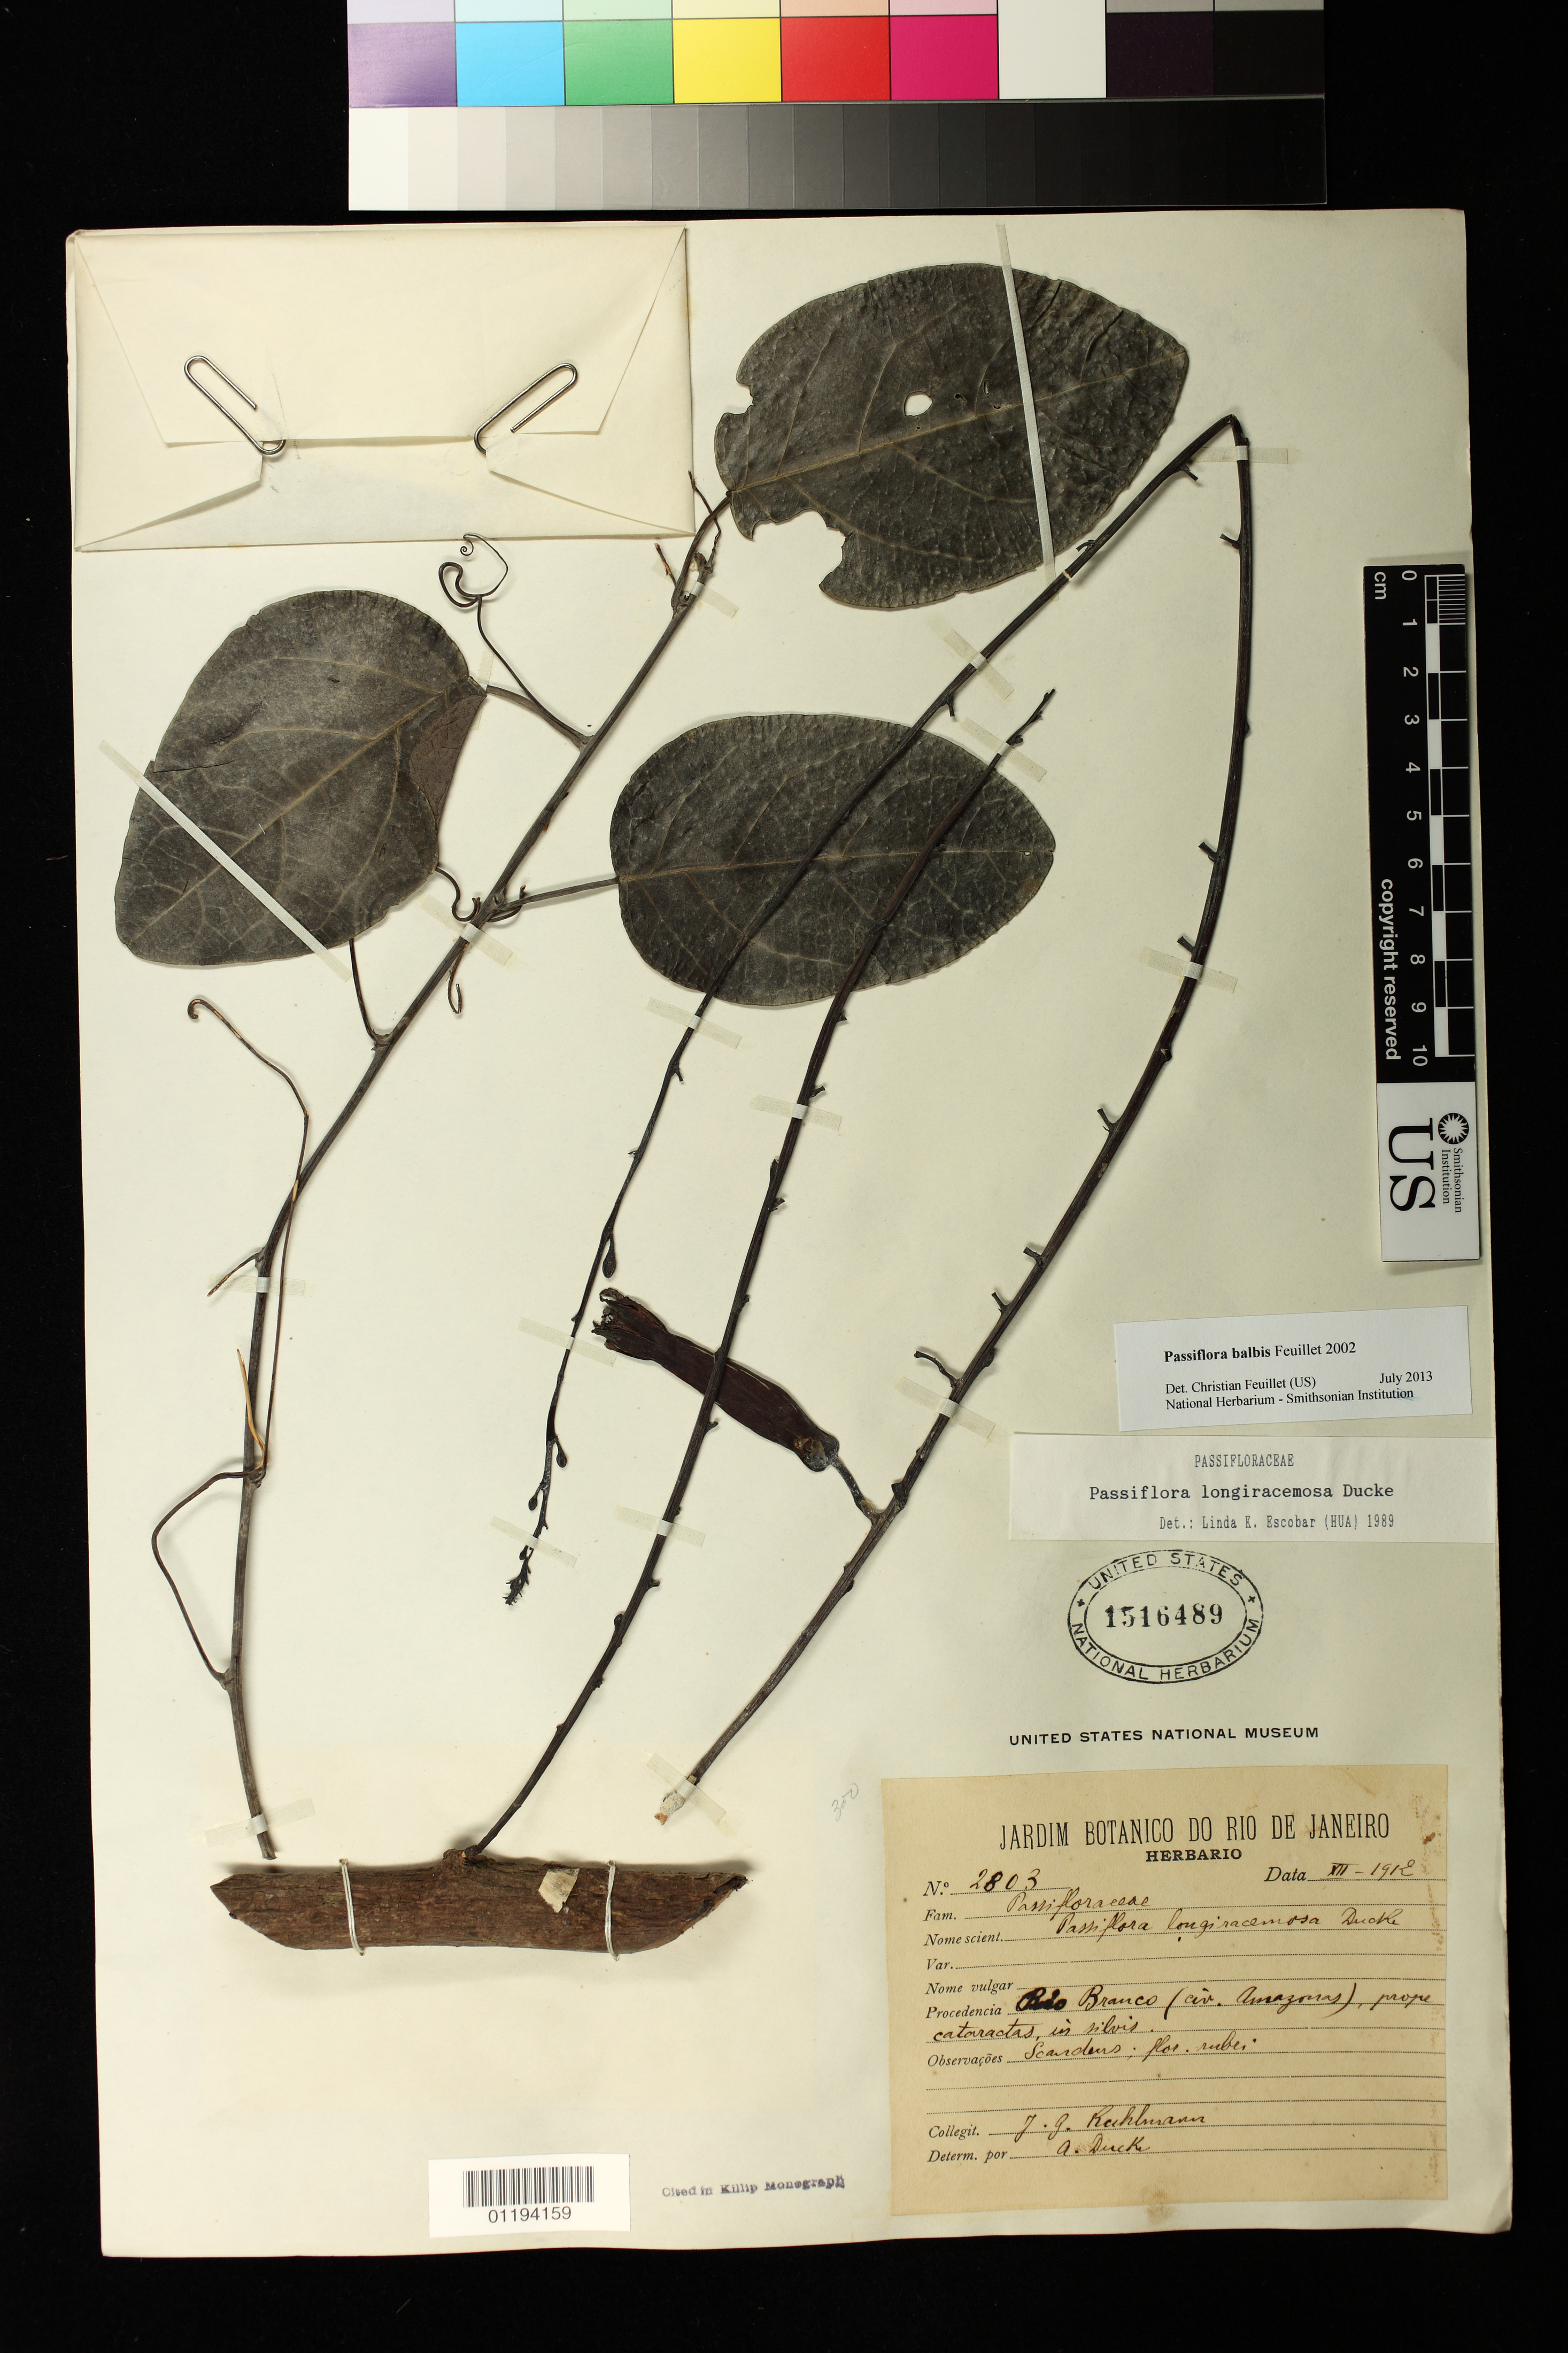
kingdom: Plantae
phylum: Tracheophyta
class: Magnoliopsida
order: Malpighiales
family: Passifloraceae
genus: Passiflora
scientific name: Passiflora balbis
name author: Feuillet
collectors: T. G. Ruhlmann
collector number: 2803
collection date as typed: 1912-12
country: Brazil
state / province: Acre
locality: Rio Branco (civ. Amazonas), prope cataractas in silvis.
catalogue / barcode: US 1516489